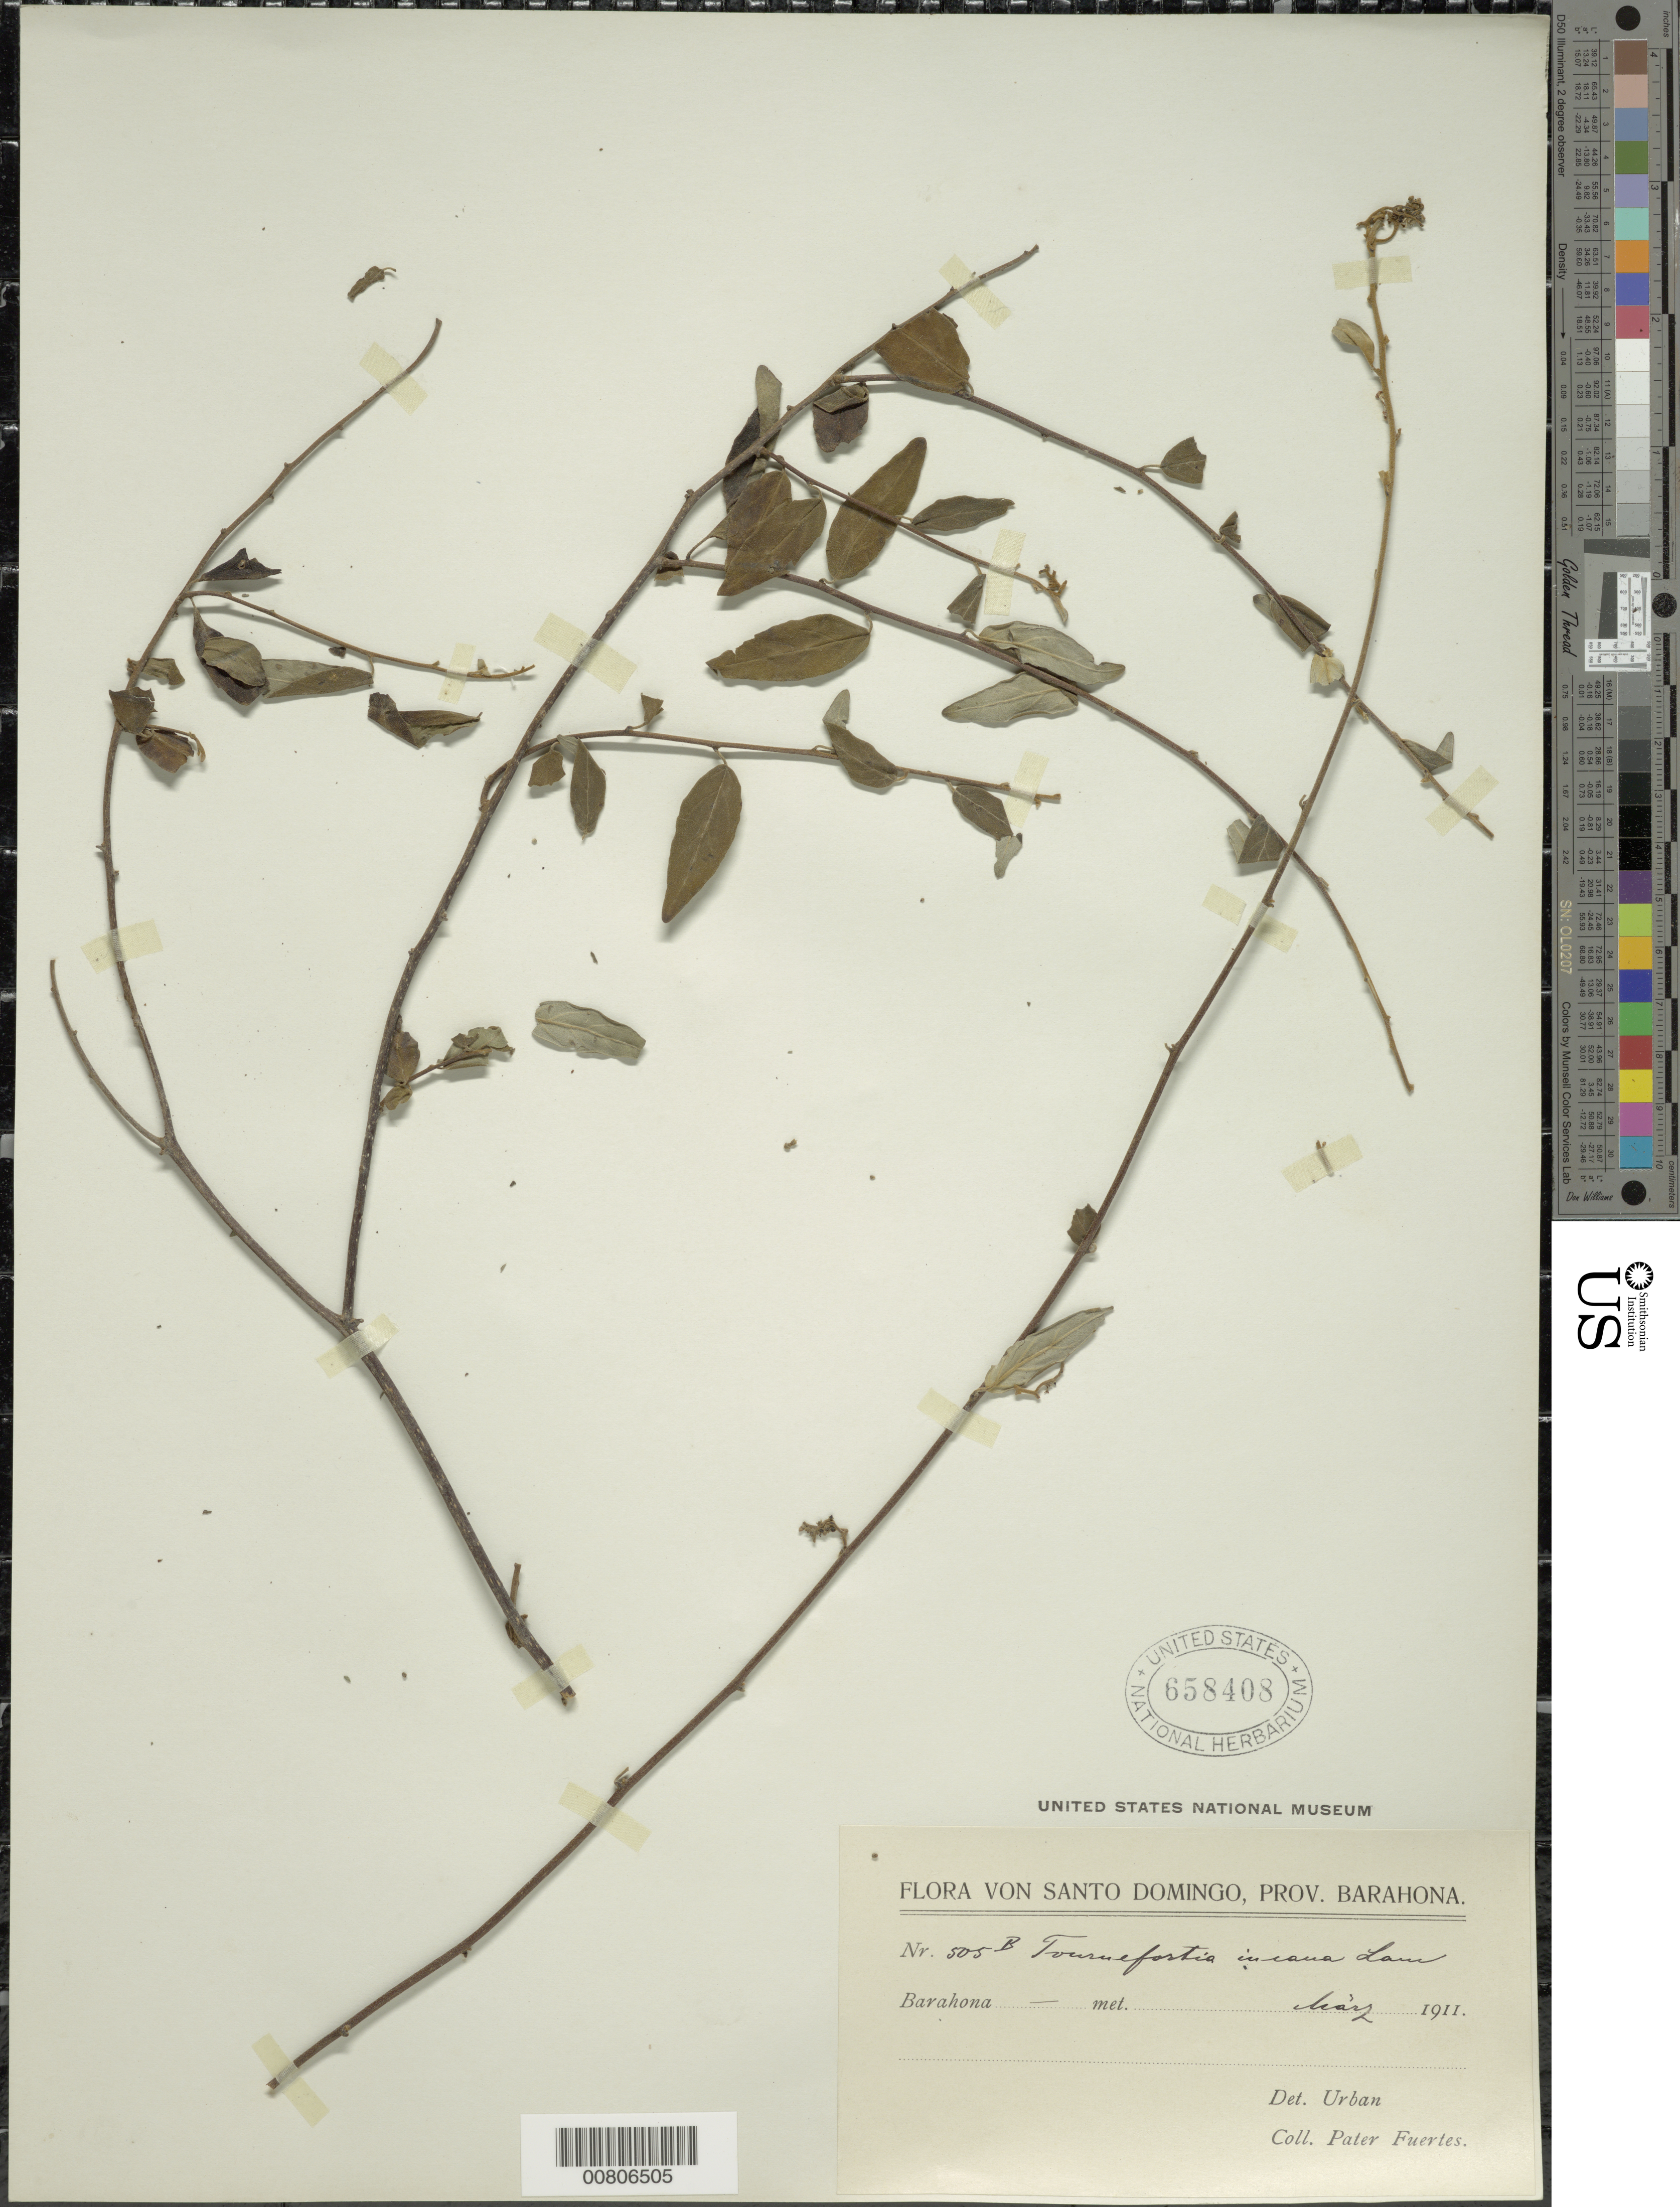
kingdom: Plantae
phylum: Tracheophyta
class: Magnoliopsida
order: Boraginales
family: Heliotropiaceae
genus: Tournefortia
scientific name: Tournefortia incana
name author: Lam.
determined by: Urban, Ignatz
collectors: M. D. Fuertes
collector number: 505b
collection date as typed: May 1911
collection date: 1911-05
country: Dominican Republic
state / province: Barahona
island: Hispaniola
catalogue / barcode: US 658408